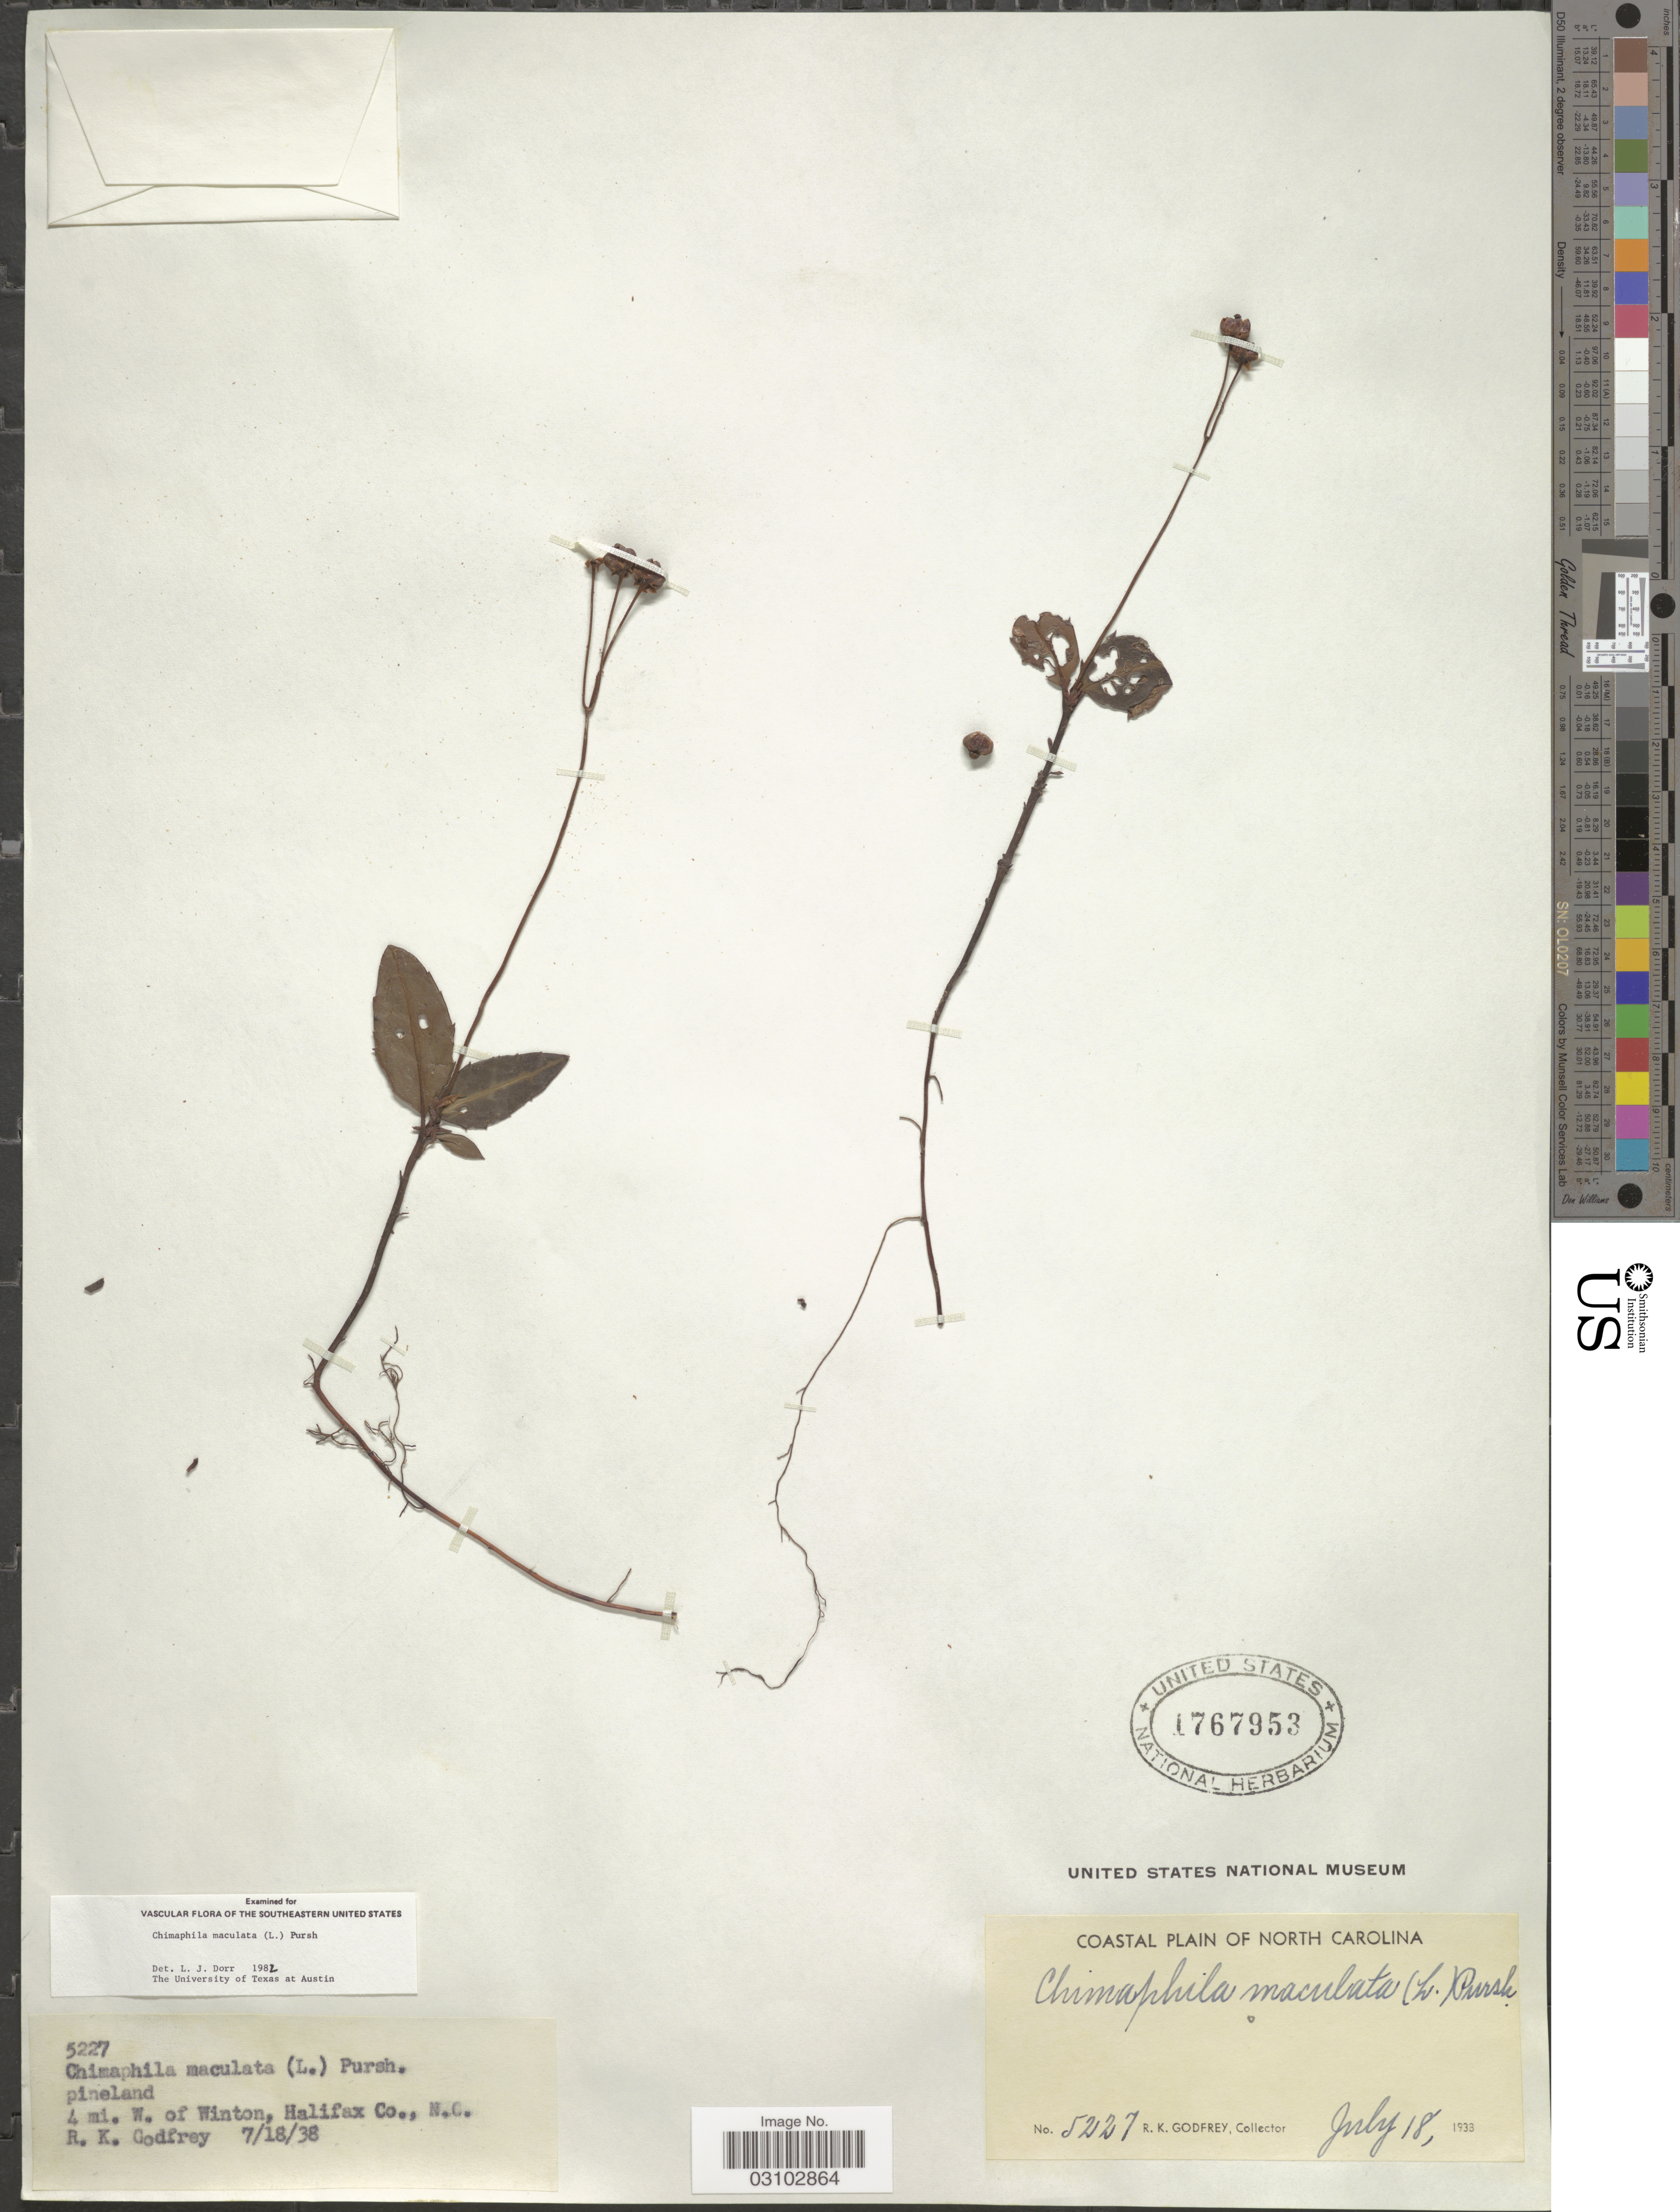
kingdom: Plantae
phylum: Tracheophyta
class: Magnoliopsida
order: Ericales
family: Ericaceae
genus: Chimaphila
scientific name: Chimaphila maculata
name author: (L.) Pursh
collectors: R. K. Godfrey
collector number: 5227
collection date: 1938-07-18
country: United States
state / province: North Carolina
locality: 4 mi. W. of Winton, Halifax Co.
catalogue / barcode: US 1767953